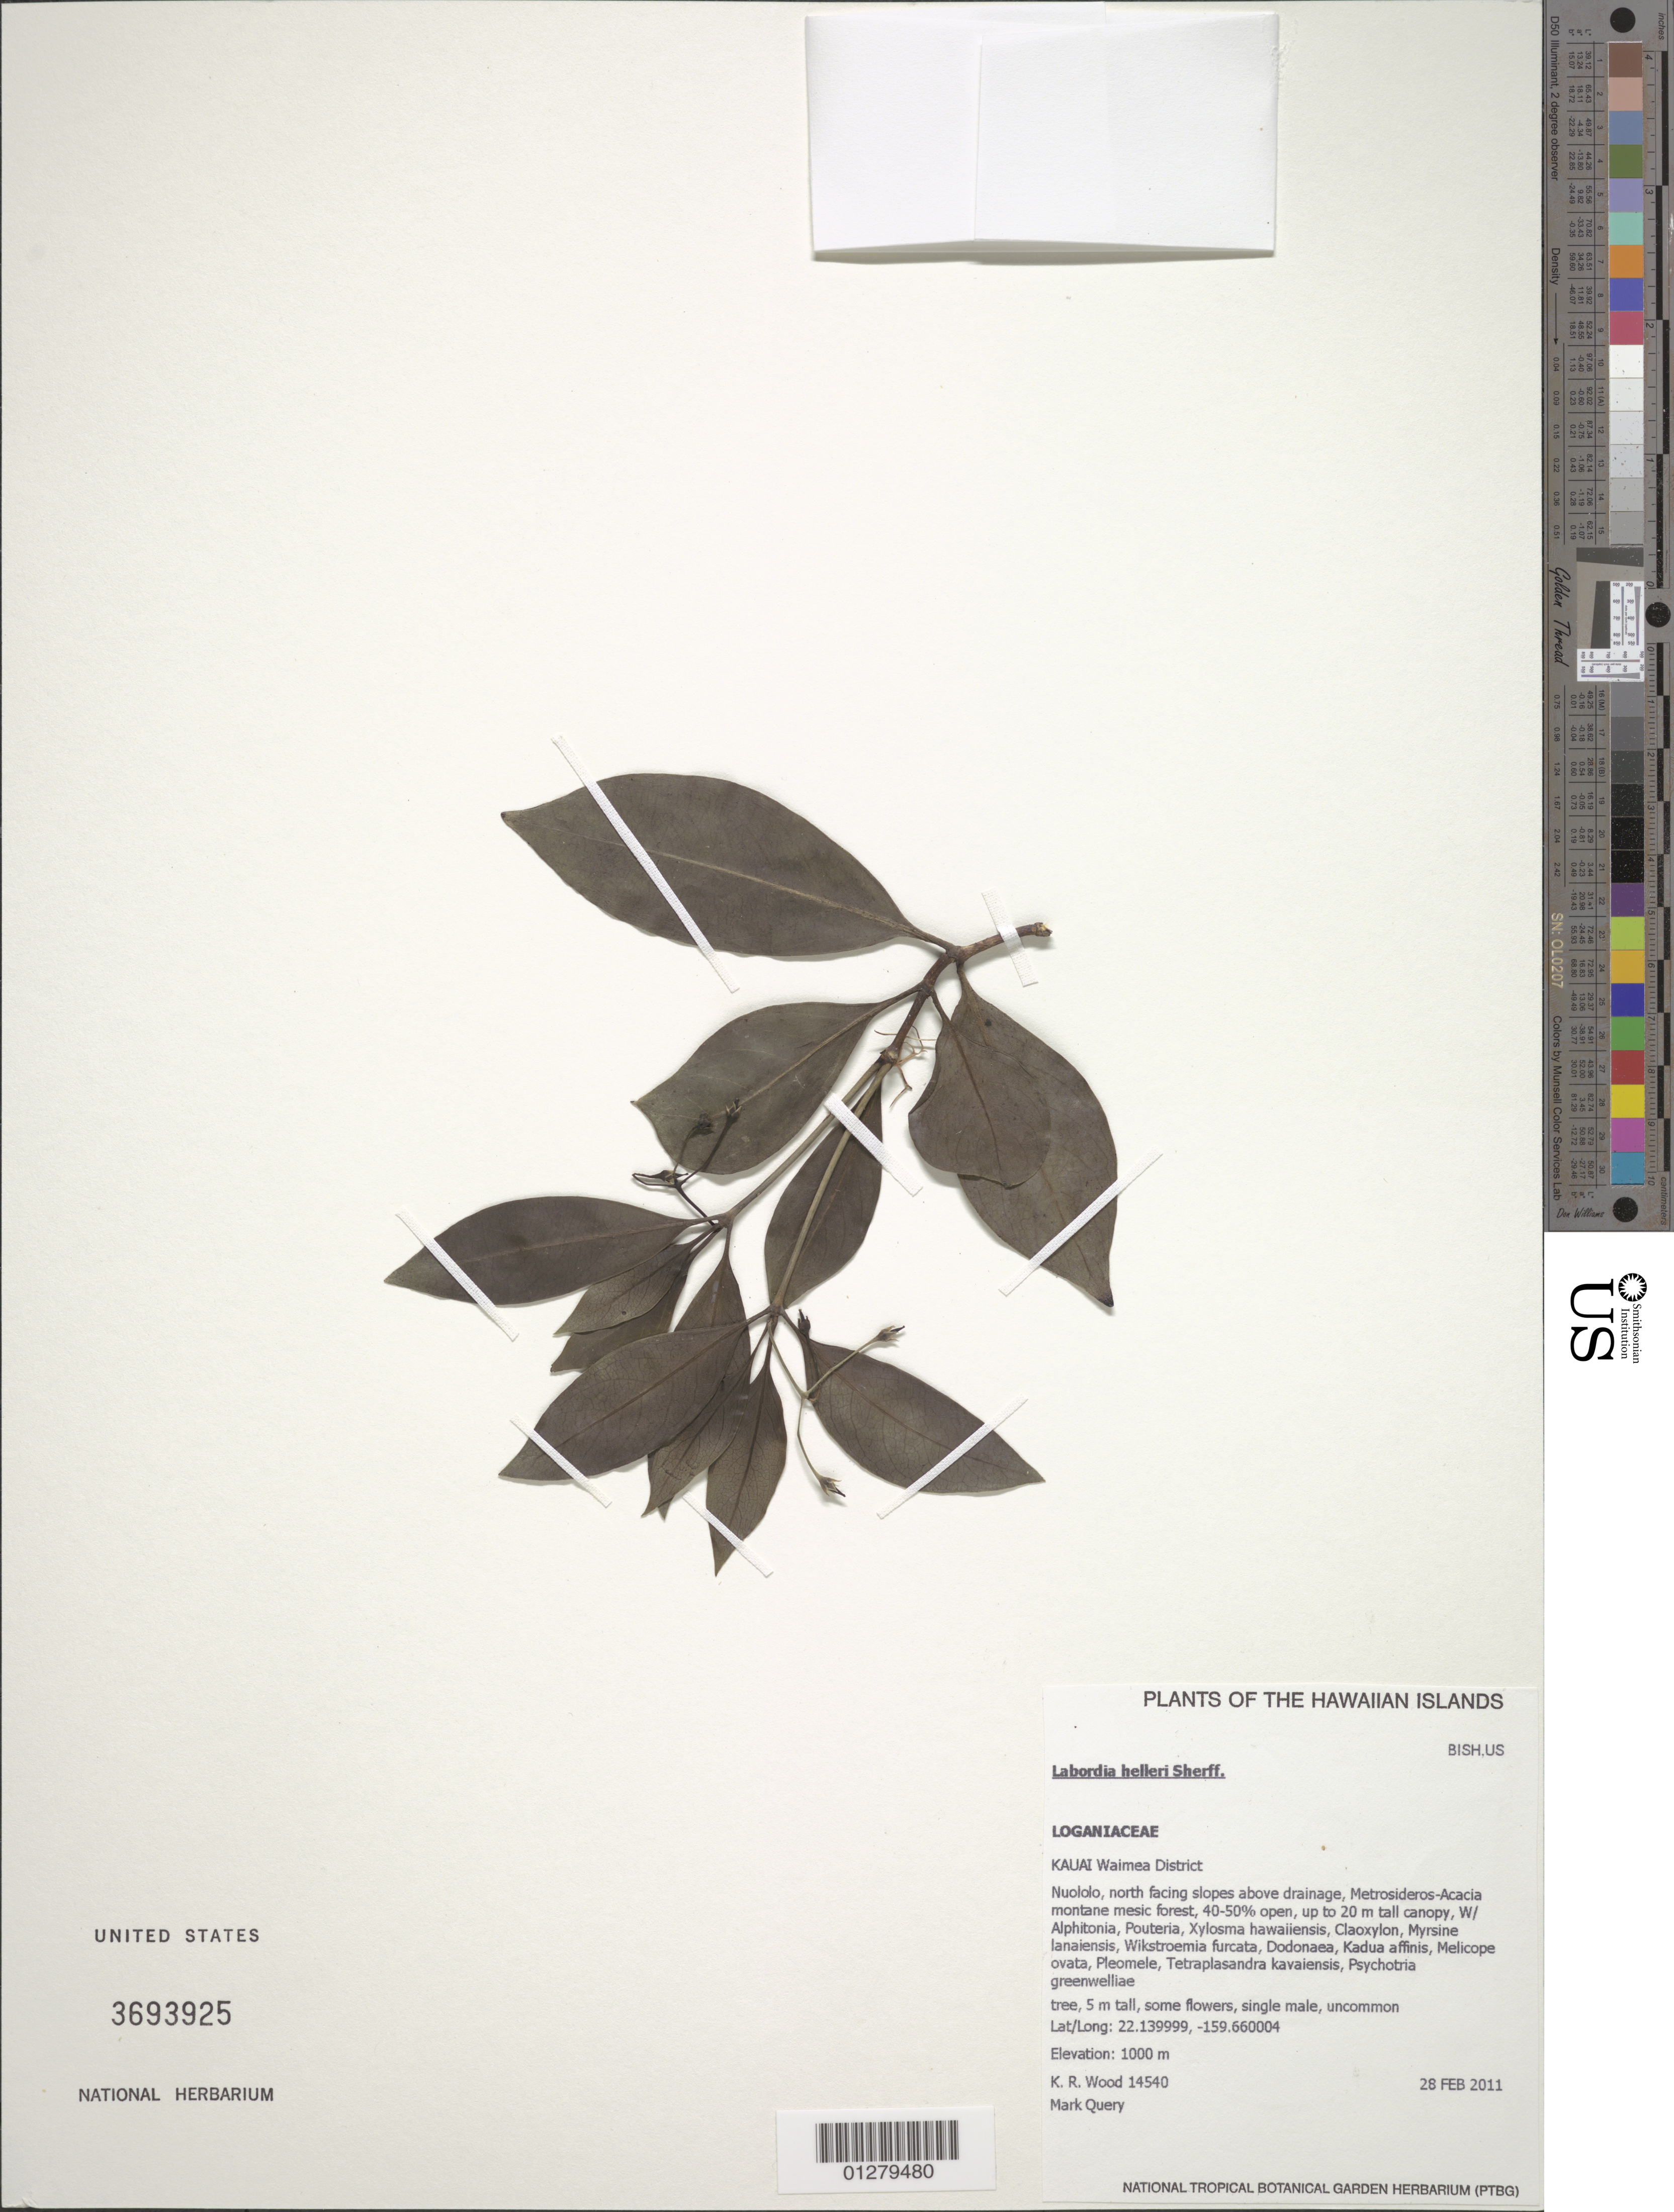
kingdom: Plantae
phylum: Tracheophyta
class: Magnoliopsida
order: Gentianales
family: Loganiaceae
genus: Geniostoma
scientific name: Geniostoma helleri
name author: (Sherff) Byng & Christenh.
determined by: Wagner, W. L., (BOT), Smithsonian Institution - National Museum of Natural History (UNITED STATES)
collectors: K. R. Wood & M. Query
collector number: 14540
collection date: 2011-02-28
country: United States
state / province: Hawaii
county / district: Kauai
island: Kaua'i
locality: Waimea District, Nuololo, north facing slopes above drainage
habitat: Montane mesic forest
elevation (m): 1000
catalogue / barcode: US 3693925